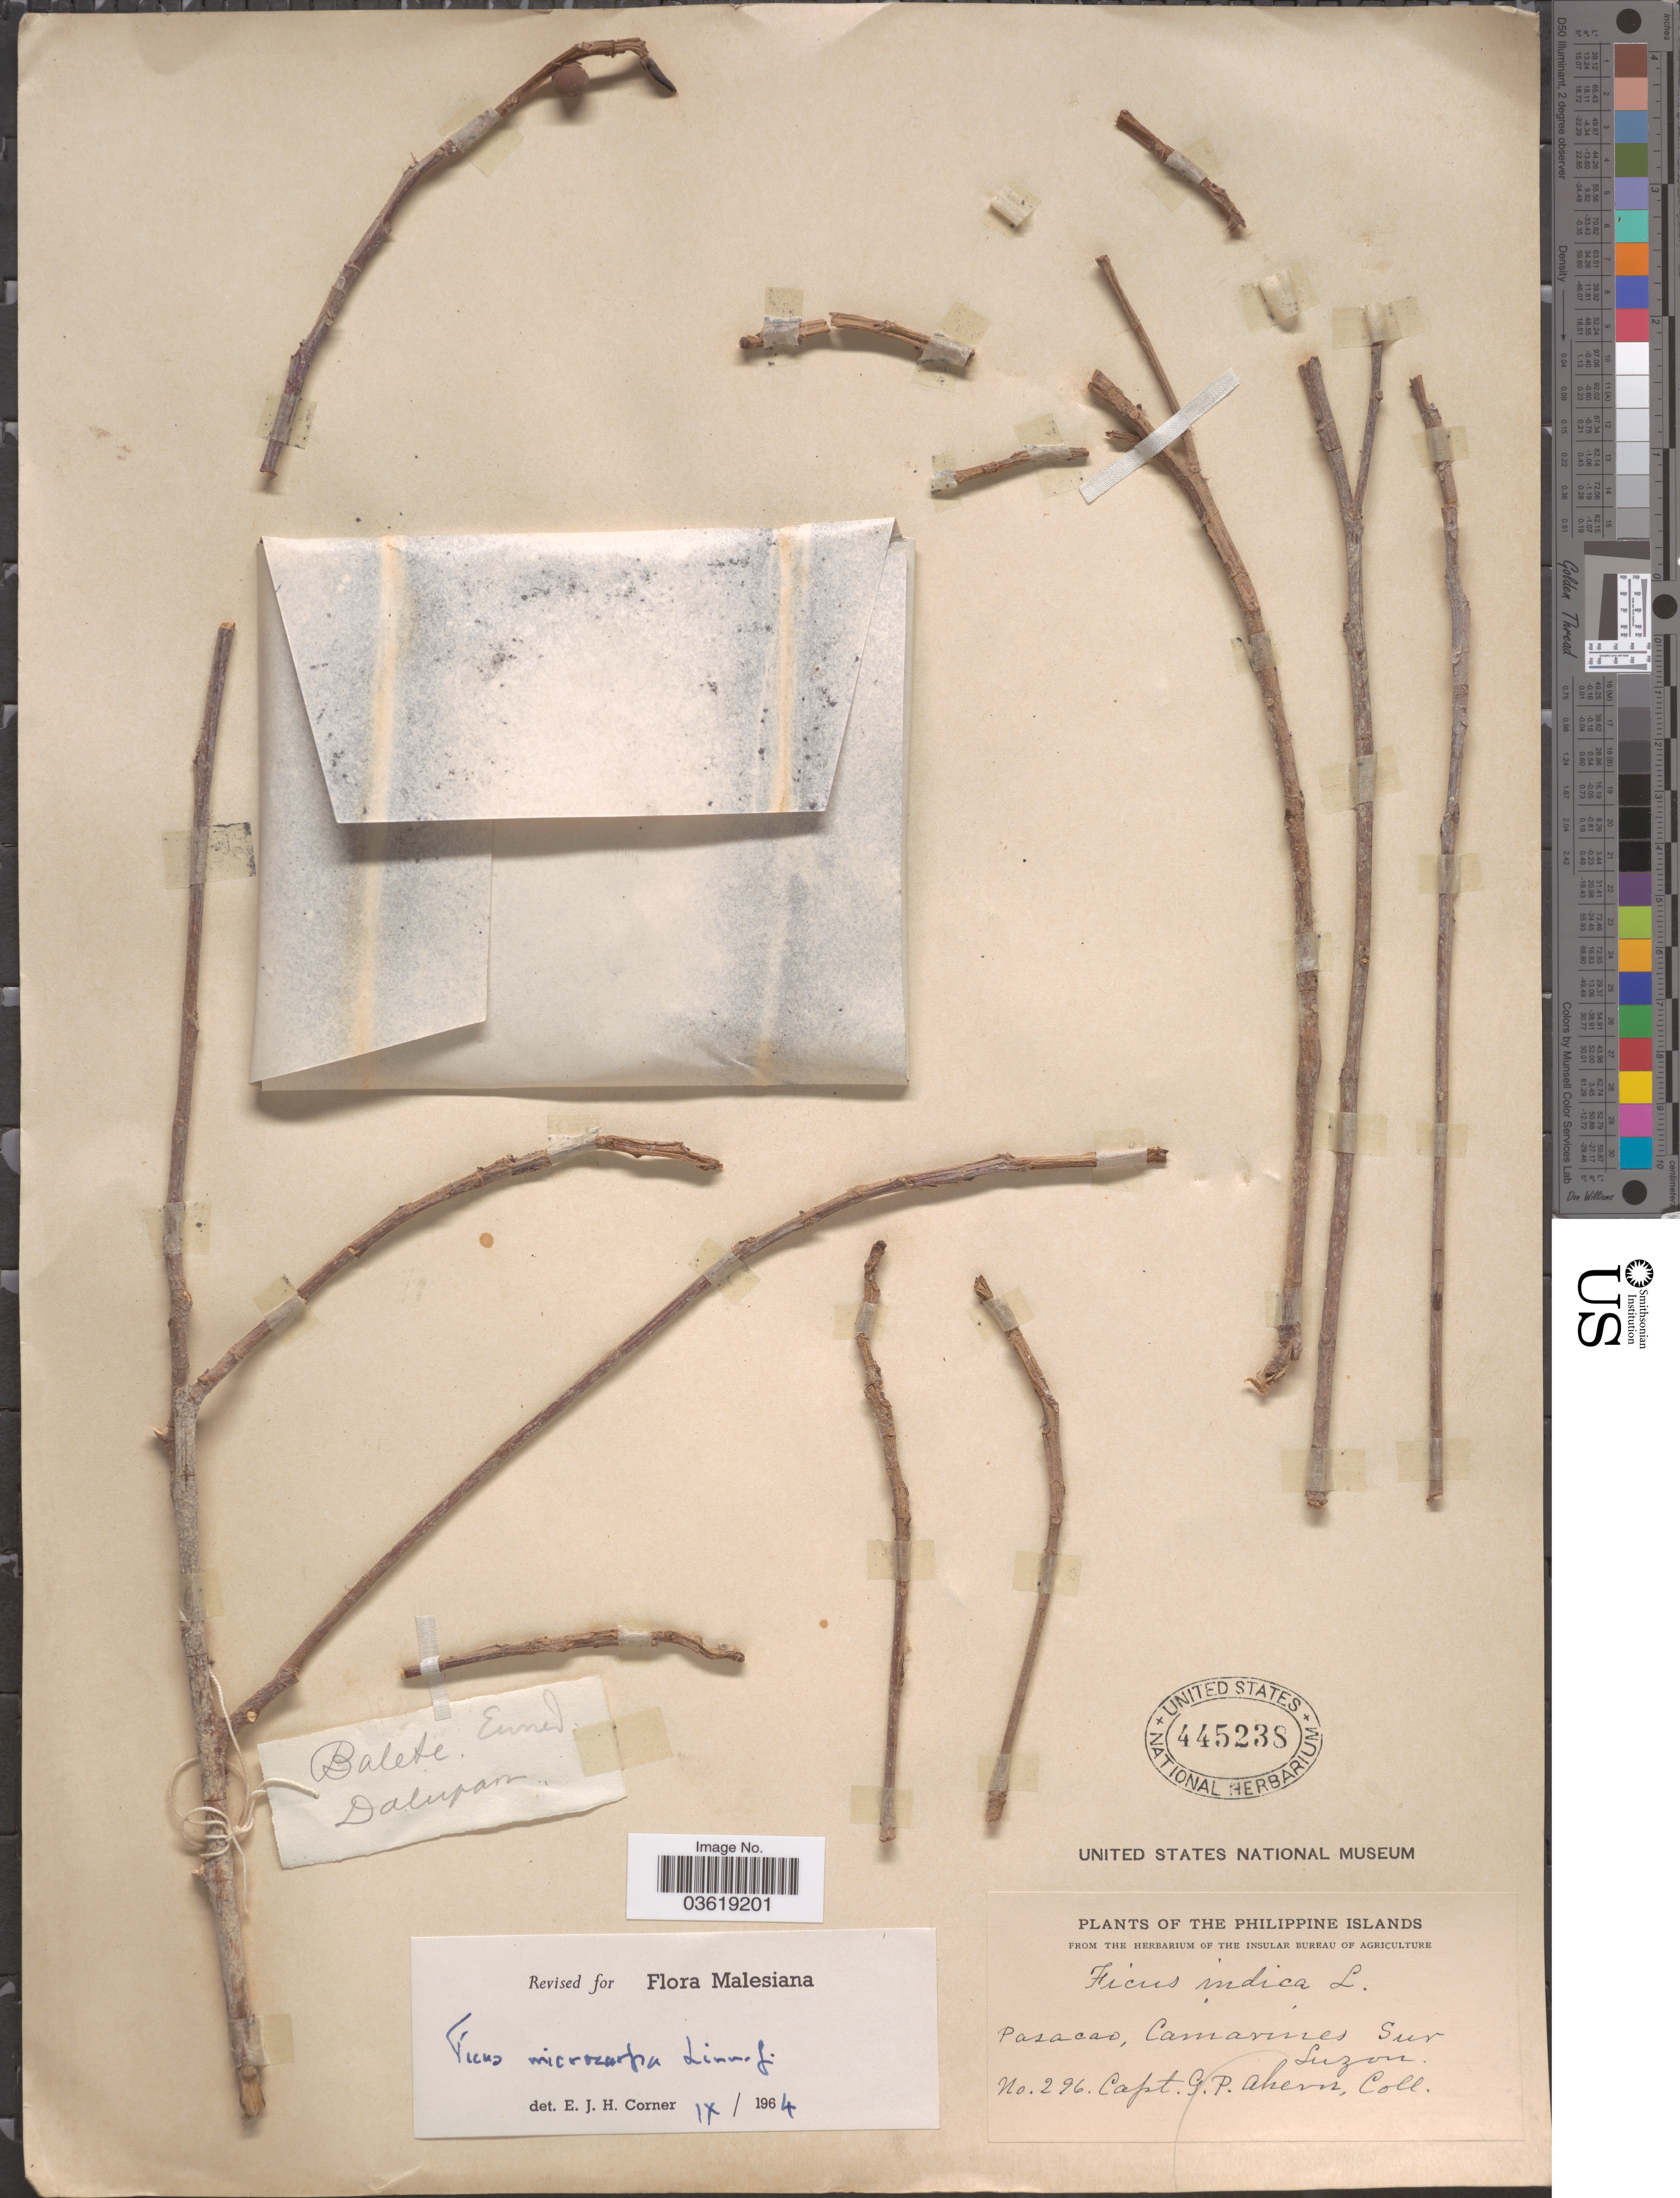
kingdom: Plantae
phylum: Tracheophyta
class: Magnoliopsida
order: Rosales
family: Moraceae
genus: Ficus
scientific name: Ficus microcarpa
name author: L. f.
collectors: G. Ahern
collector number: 296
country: Philippines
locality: Balete, Enned, Dalupan. The Philippine Islands. Pasacao, Camarines Sur, Luzon.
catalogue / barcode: US 445238